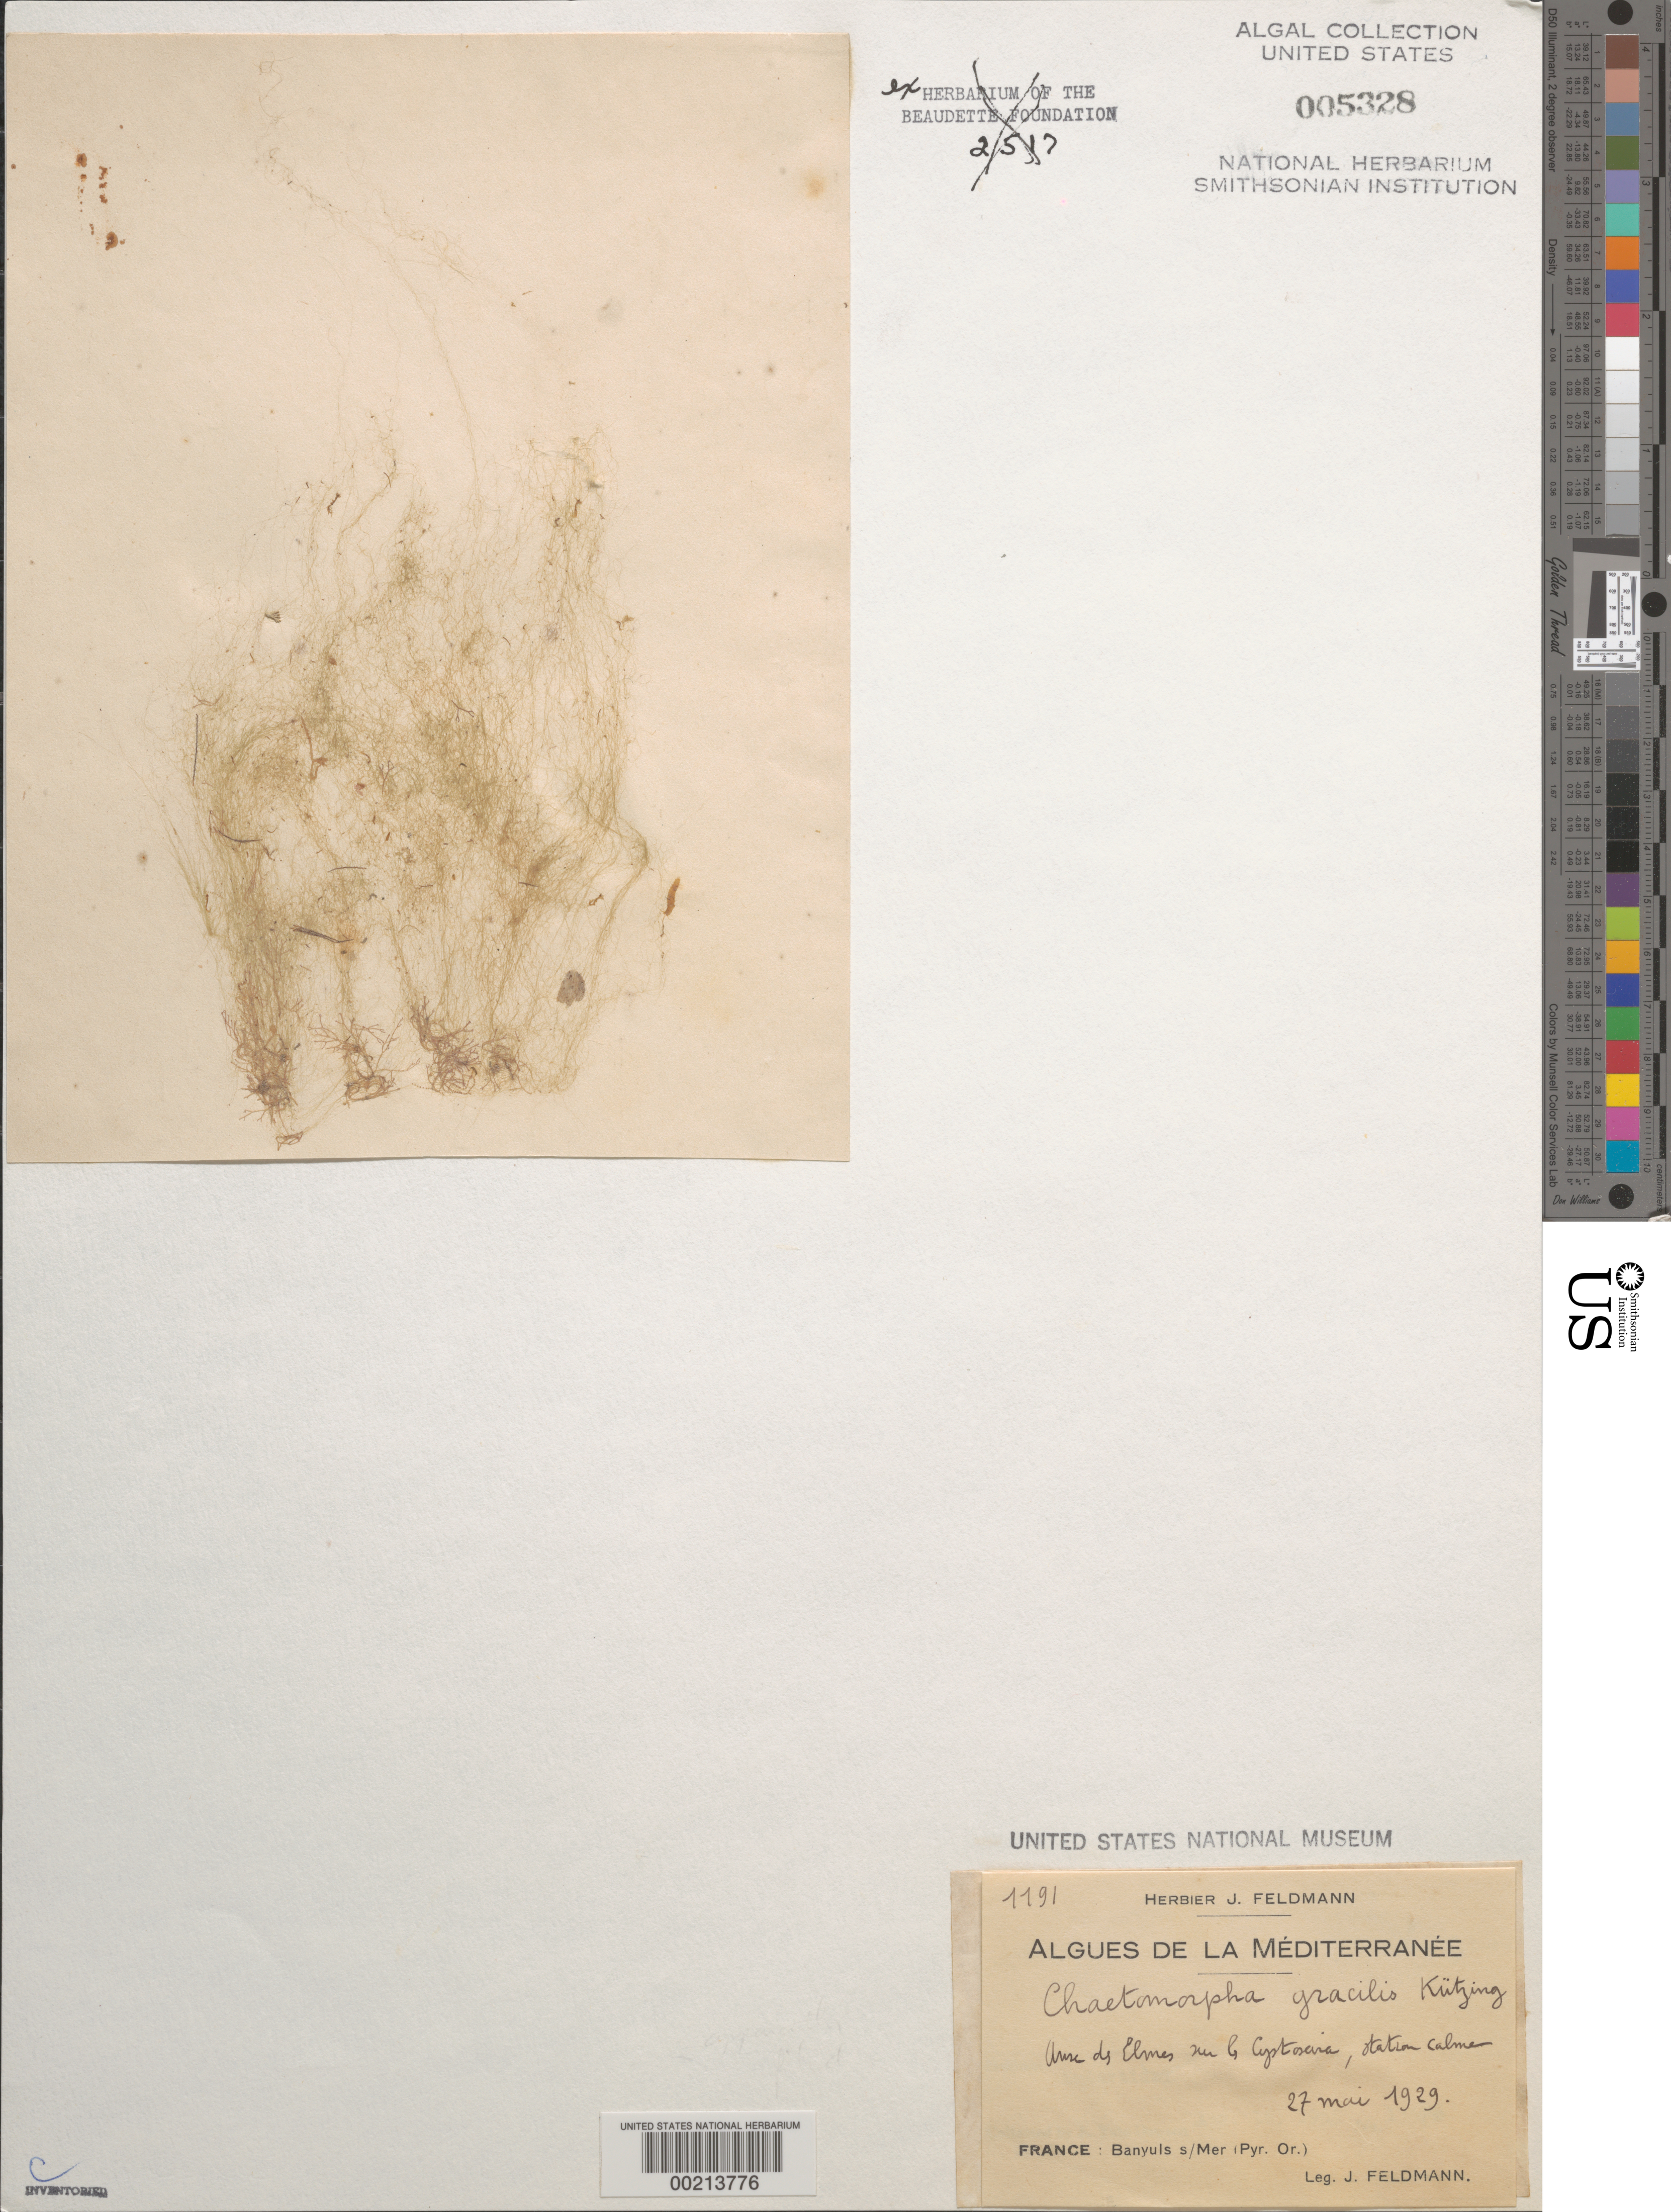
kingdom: Plantae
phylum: Chlorophyta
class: Ulvophyceae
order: Cladophorales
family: Cladophoraceae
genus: Chaetomorpha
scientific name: Chaetomorpha gracilis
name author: Kütz.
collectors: J. Feldmann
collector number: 1191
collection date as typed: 27 May 1929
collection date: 1929-05-27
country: France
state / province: Occitanie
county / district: Pyrénées-Orientales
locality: Banyuls-sur-Mer, Anse des Elmes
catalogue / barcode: US 5328